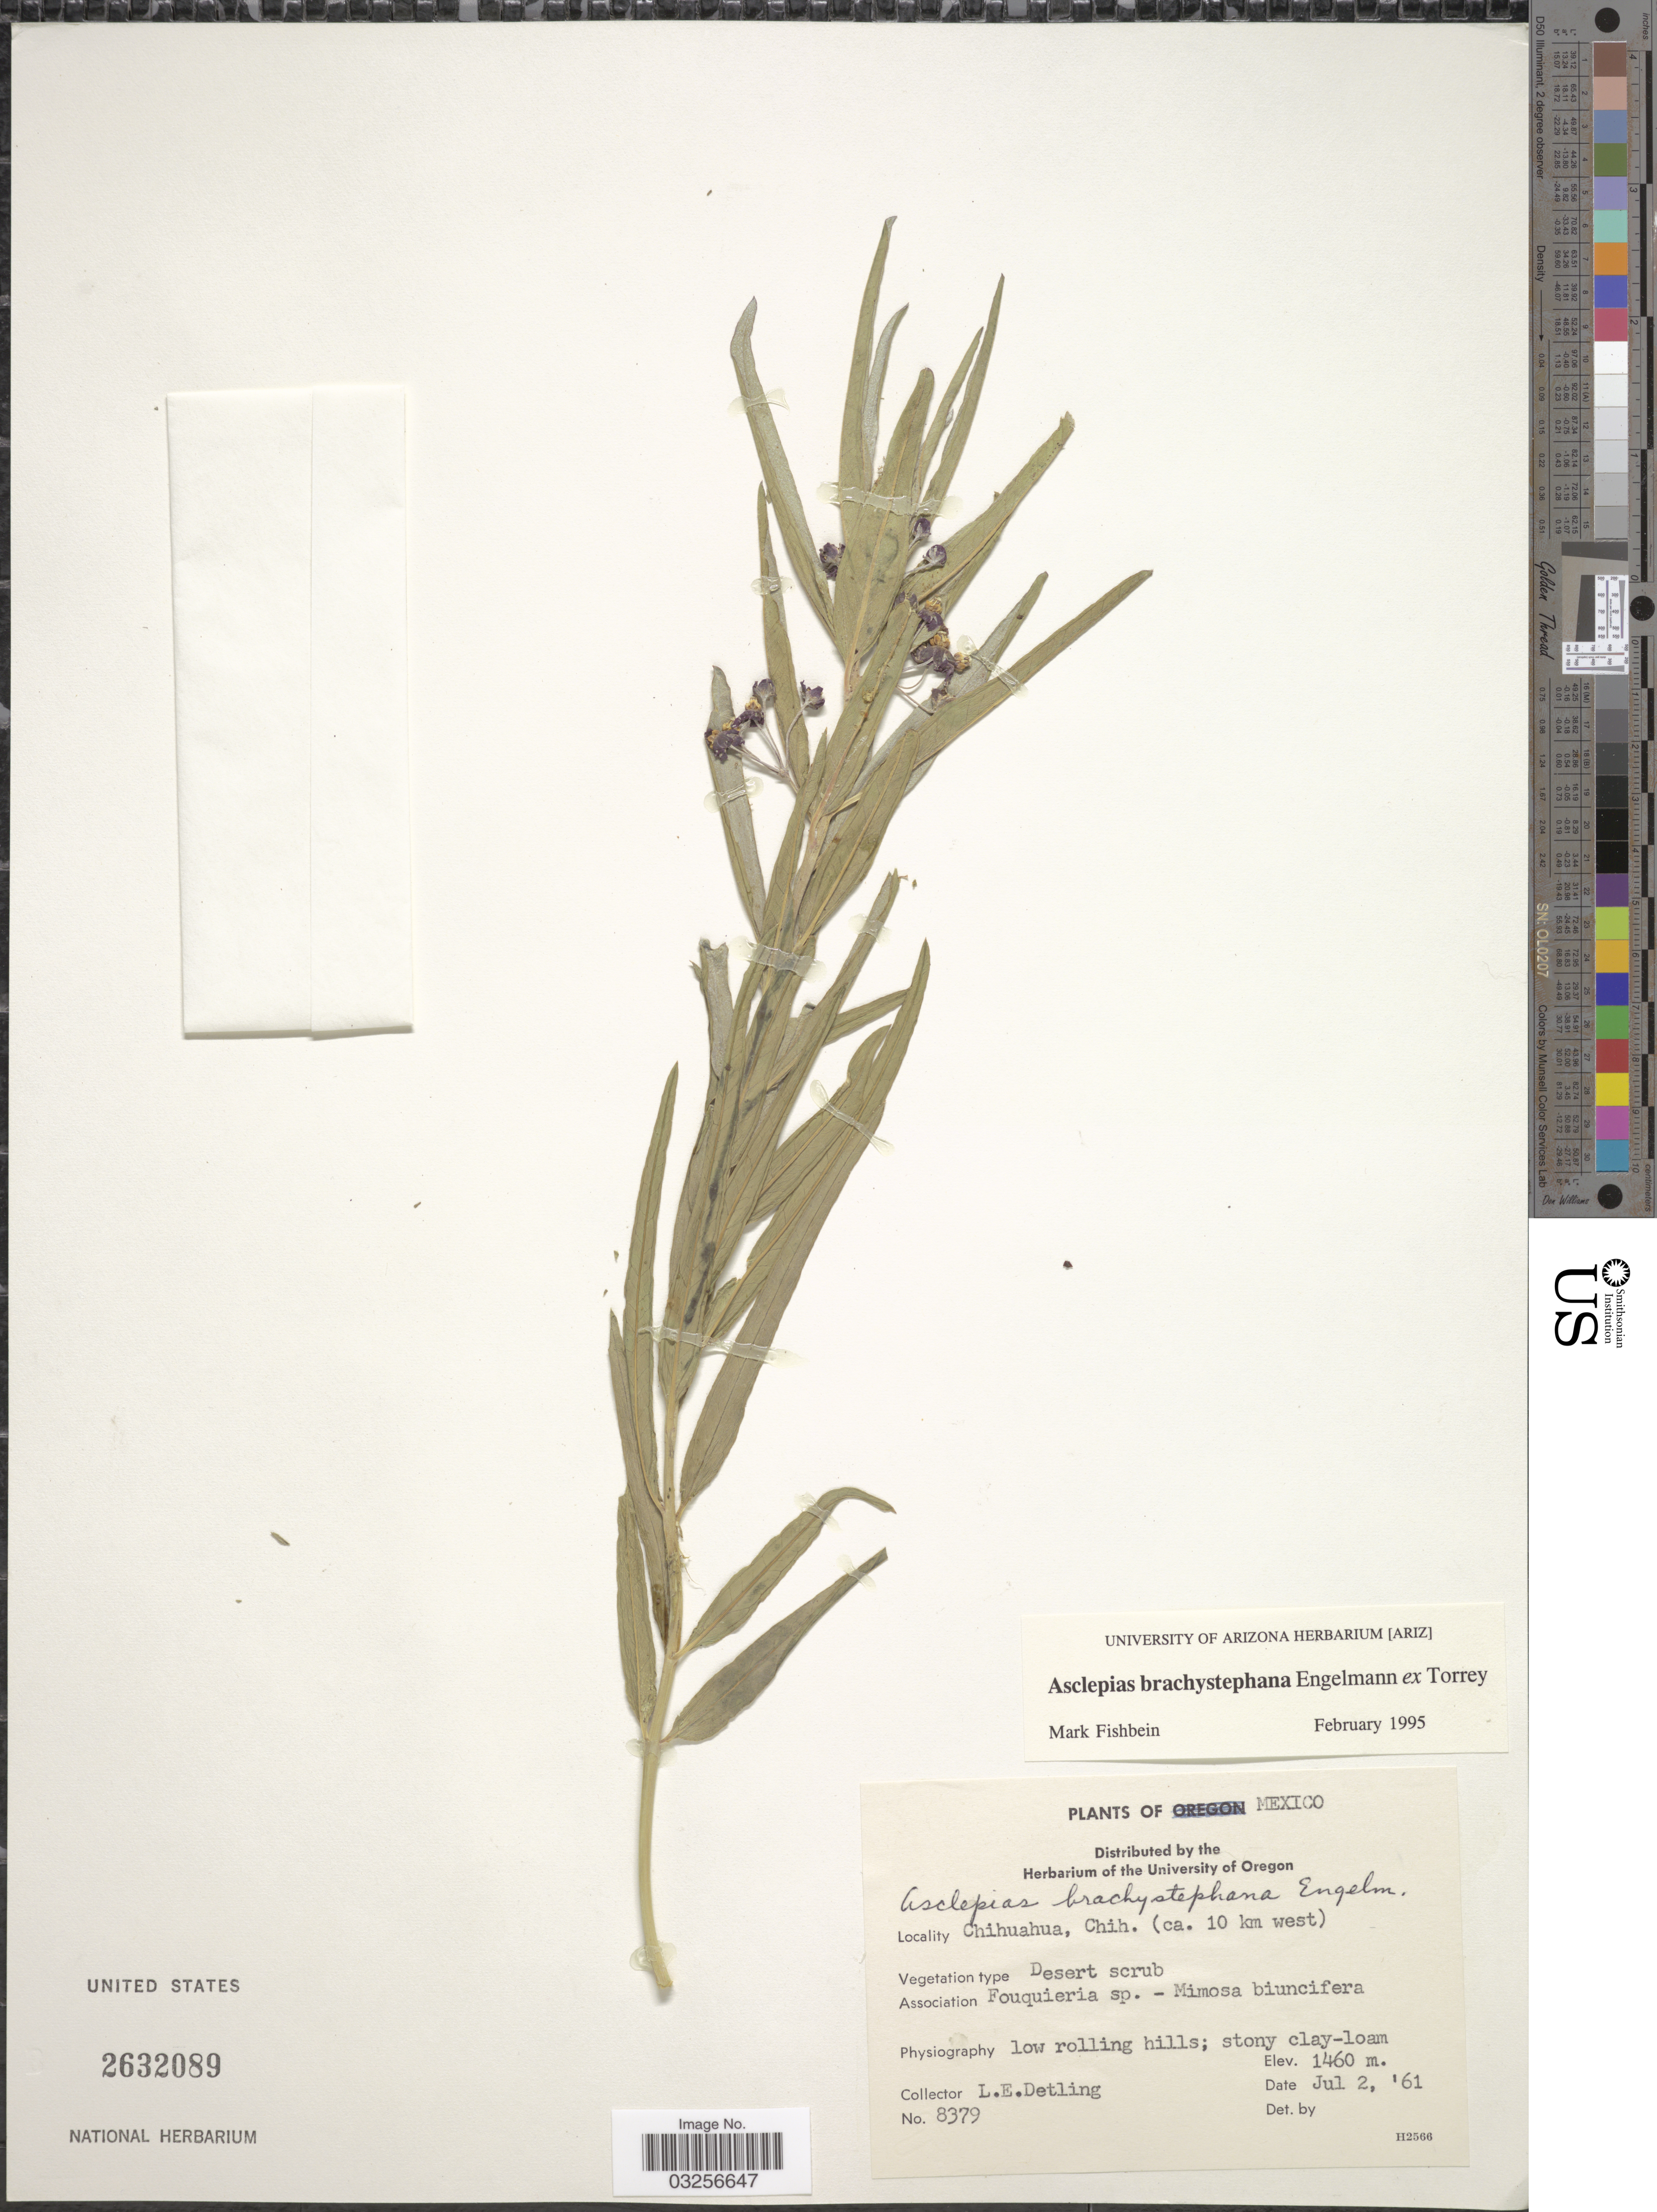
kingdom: Plantae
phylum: Tracheophyta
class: Magnoliopsida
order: Gentianales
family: Apocynaceae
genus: Asclepias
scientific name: Asclepias brachystephana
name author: Engelm. ex Torr.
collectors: L. E. Detling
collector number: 8379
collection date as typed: Transcribed d/m/y: 2/7/61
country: Mexico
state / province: Chihuahua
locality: Chihuahua, Chih. (ca. 10 km west).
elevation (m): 1460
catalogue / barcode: US 2632089